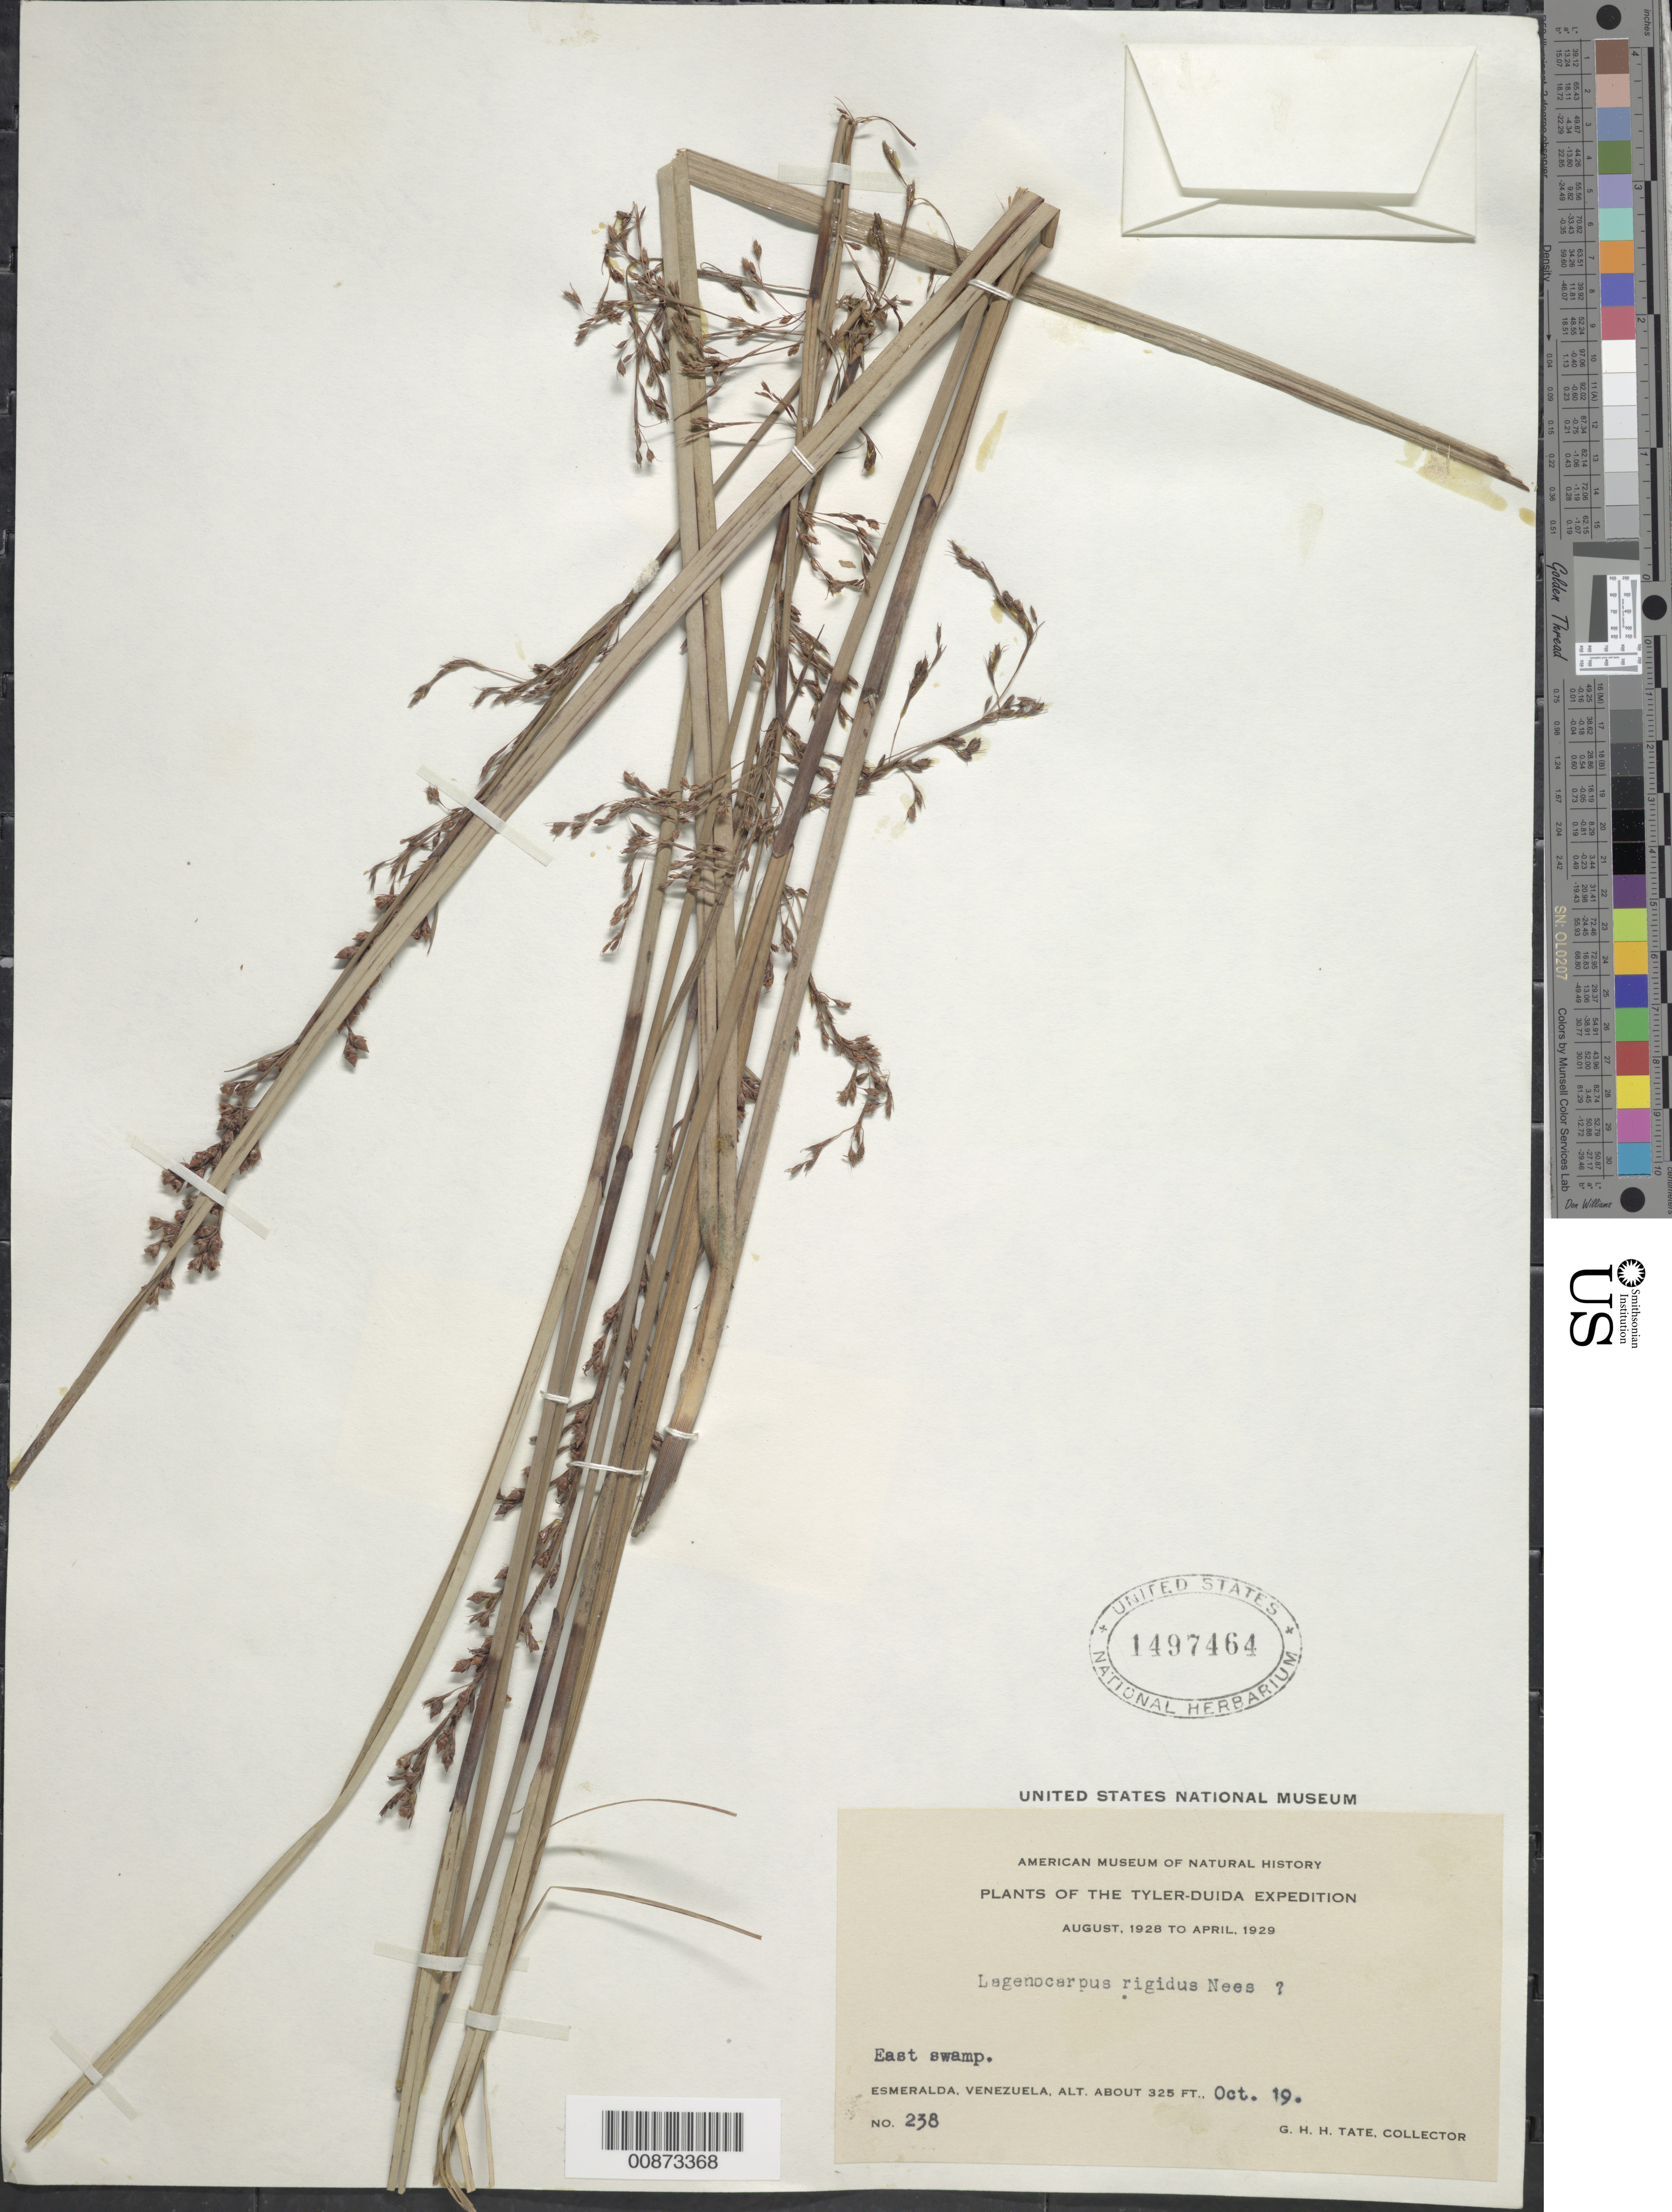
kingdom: Plantae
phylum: Tracheophyta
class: Liliopsida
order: Poales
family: Cyperaceae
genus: Lagenocarpus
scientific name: Lagenocarpus sabanensis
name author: Gilly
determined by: Costa, Suzana M.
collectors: G. H. H.Tate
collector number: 238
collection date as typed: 19-Oct-28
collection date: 1928-10-19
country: Venezuela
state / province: Amazonas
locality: Esmeralda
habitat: East swamp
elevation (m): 99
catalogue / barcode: US 1497464